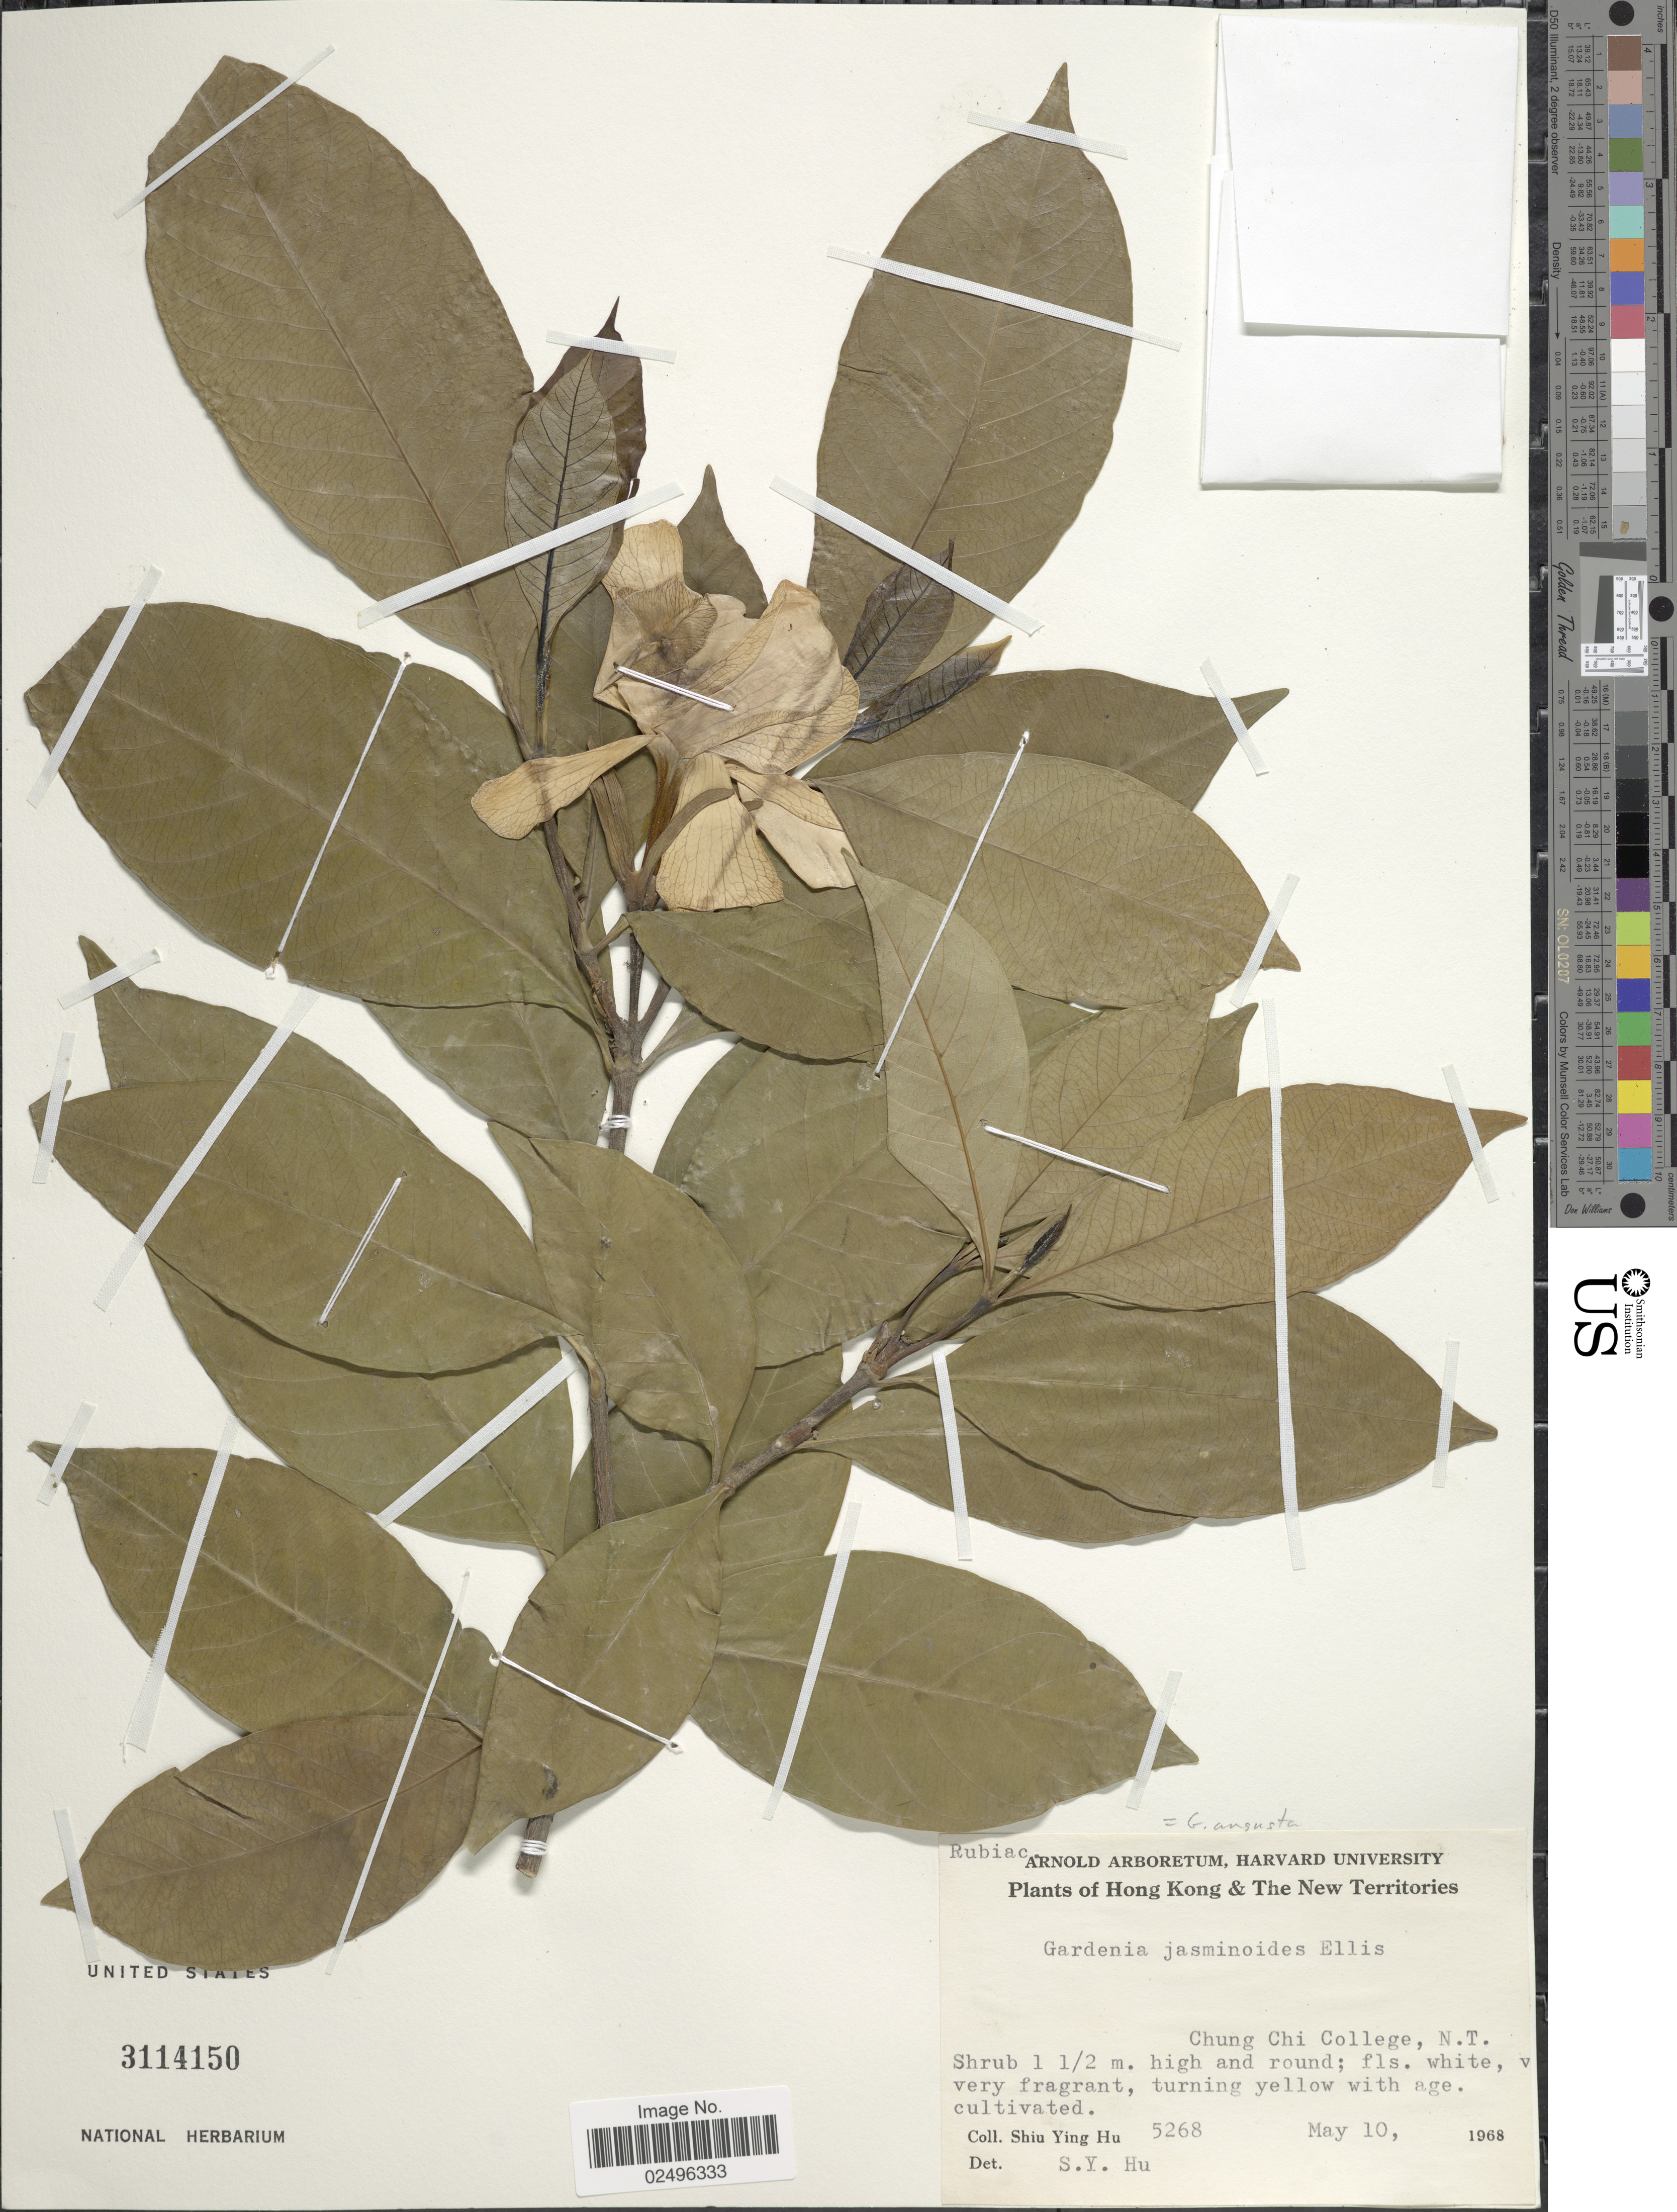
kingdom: Plantae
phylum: Tracheophyta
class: Magnoliopsida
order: Gentianales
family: Rubiaceae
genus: Gardenia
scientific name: Gardenia augusta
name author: (L.) Merr.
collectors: S. Y. Hu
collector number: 5268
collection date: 1968-05-10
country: China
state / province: Hong Kong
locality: The New Territories. Chung Chi College, N. T.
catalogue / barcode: US 3114150